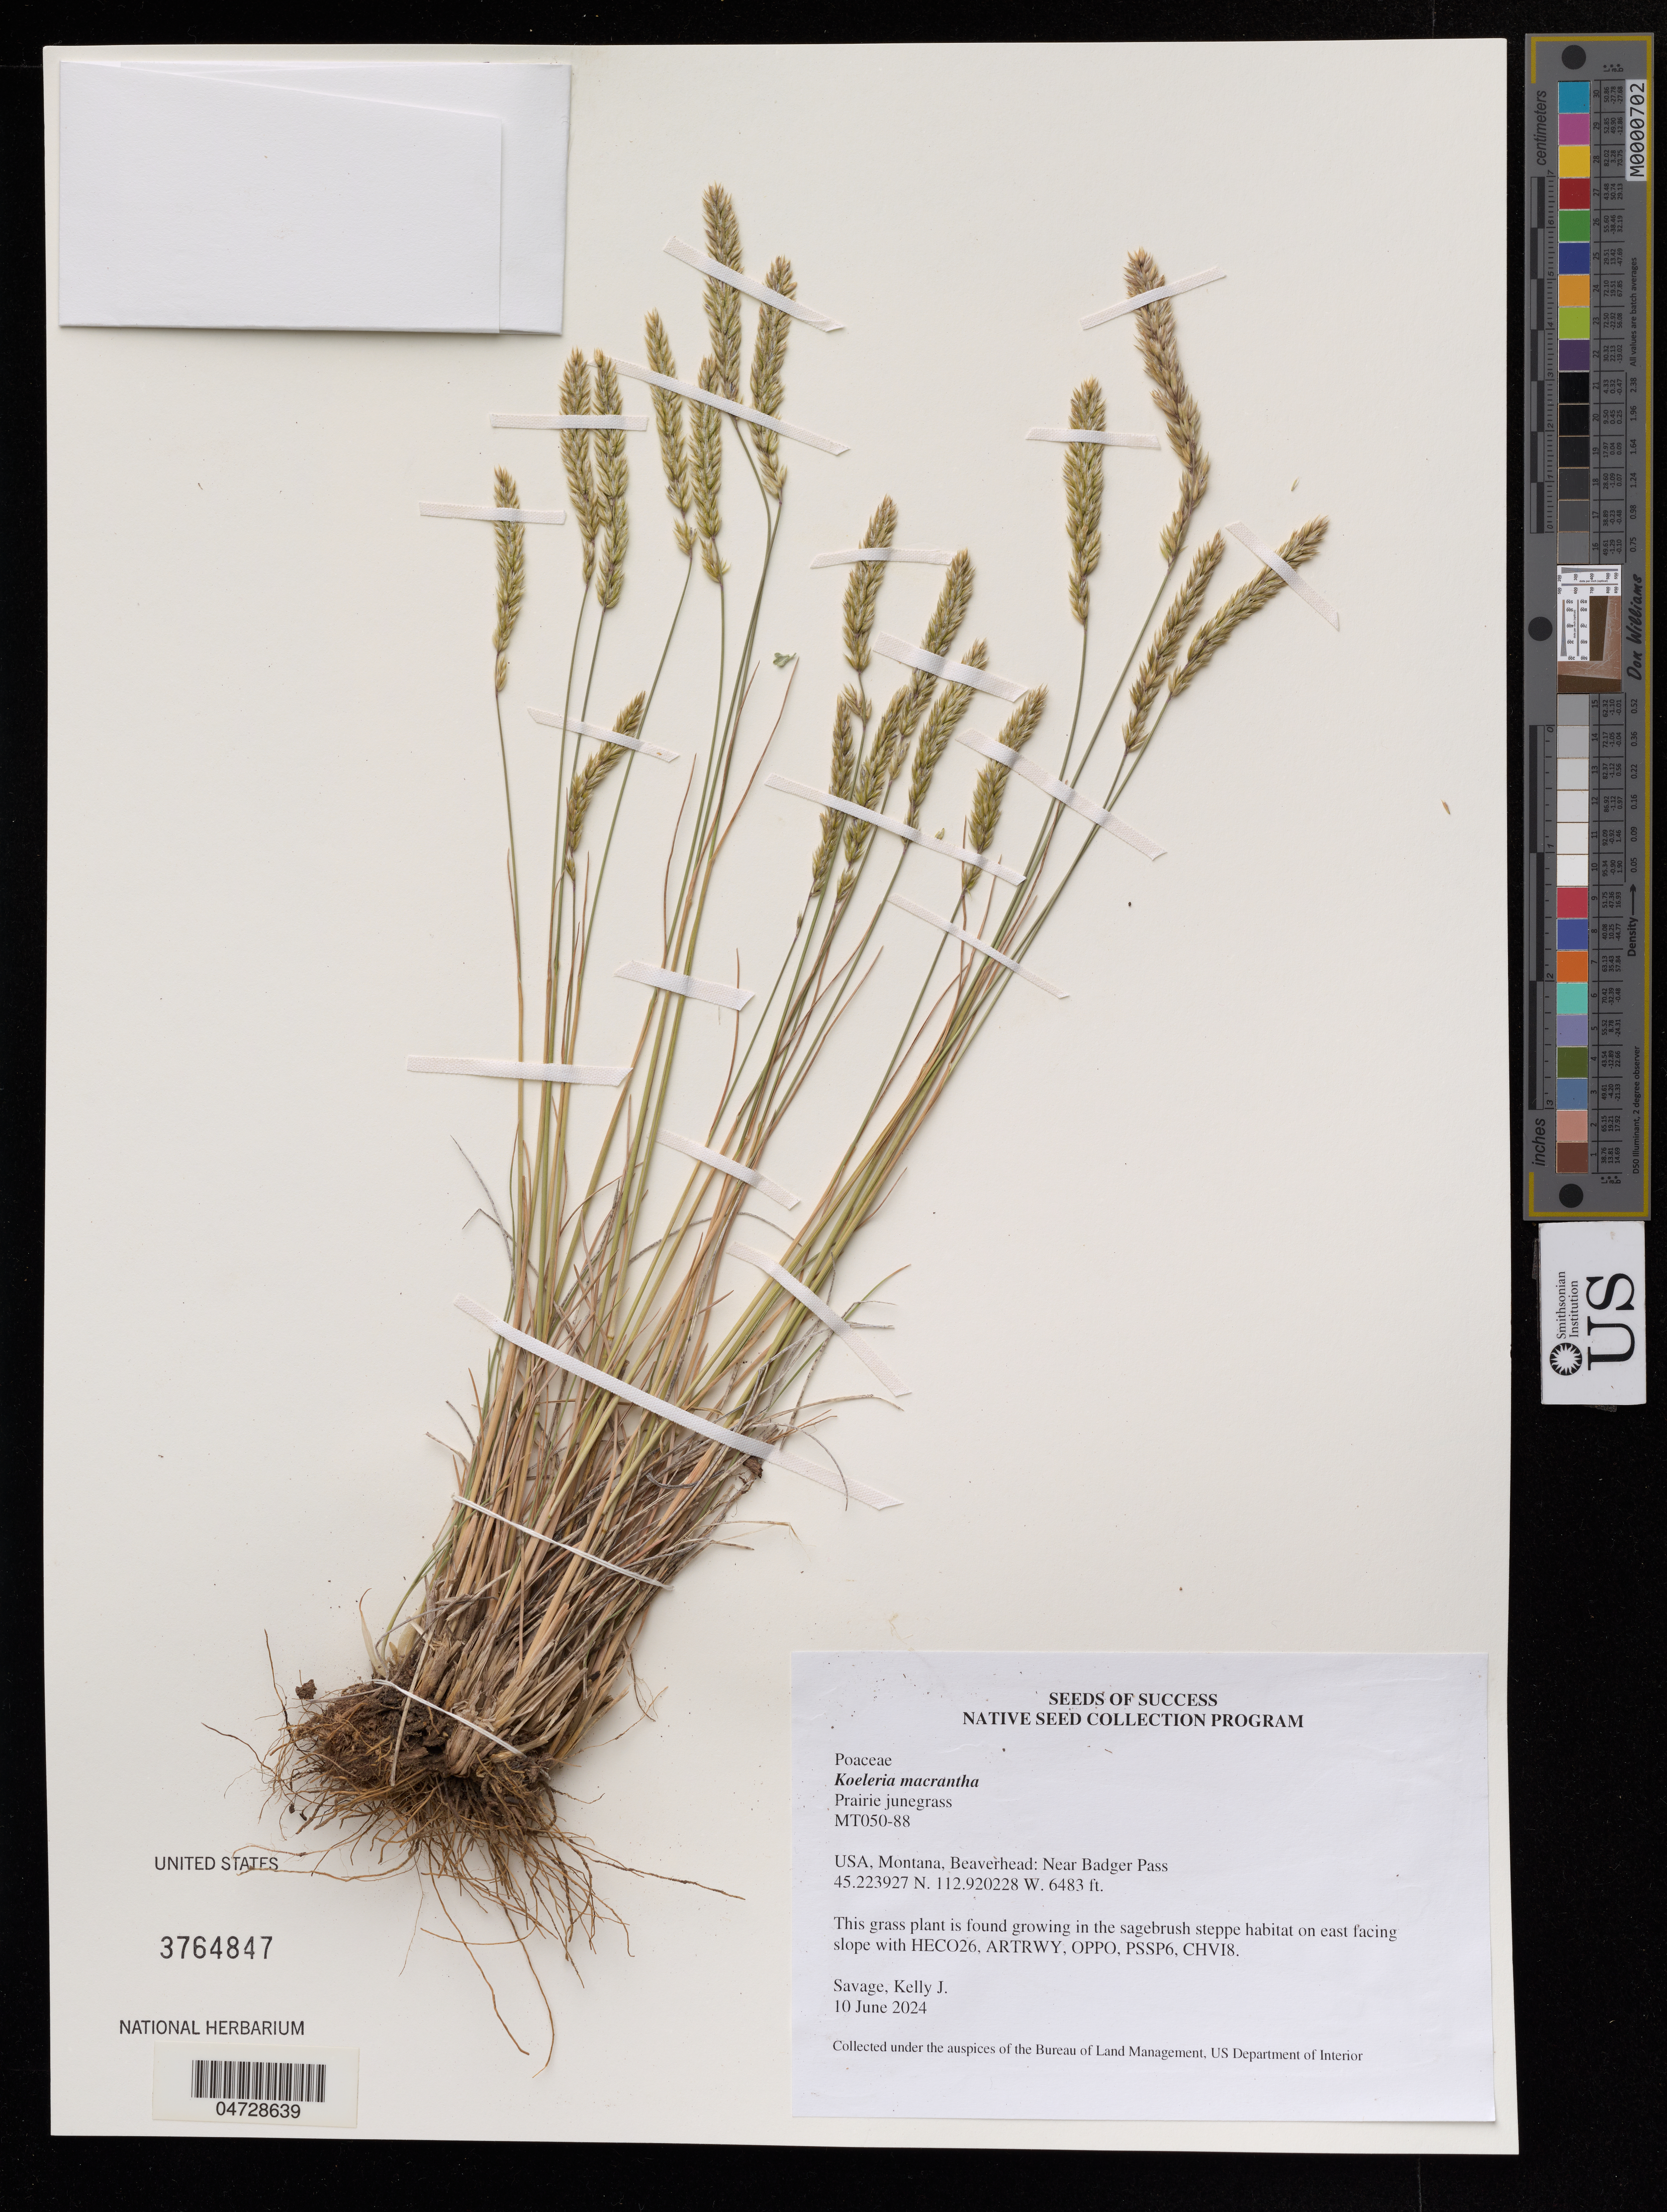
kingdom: Plantae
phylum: Tracheophyta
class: Liliopsida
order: Poales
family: Poaceae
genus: Koeleria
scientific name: Koeleria macrantha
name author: (Ledeb.) Schult.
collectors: -- Savage & J. Kelly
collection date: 2024-06-10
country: United States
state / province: Montana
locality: Beaverhead: Near Badger Pass.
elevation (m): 1976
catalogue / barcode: US 3764847